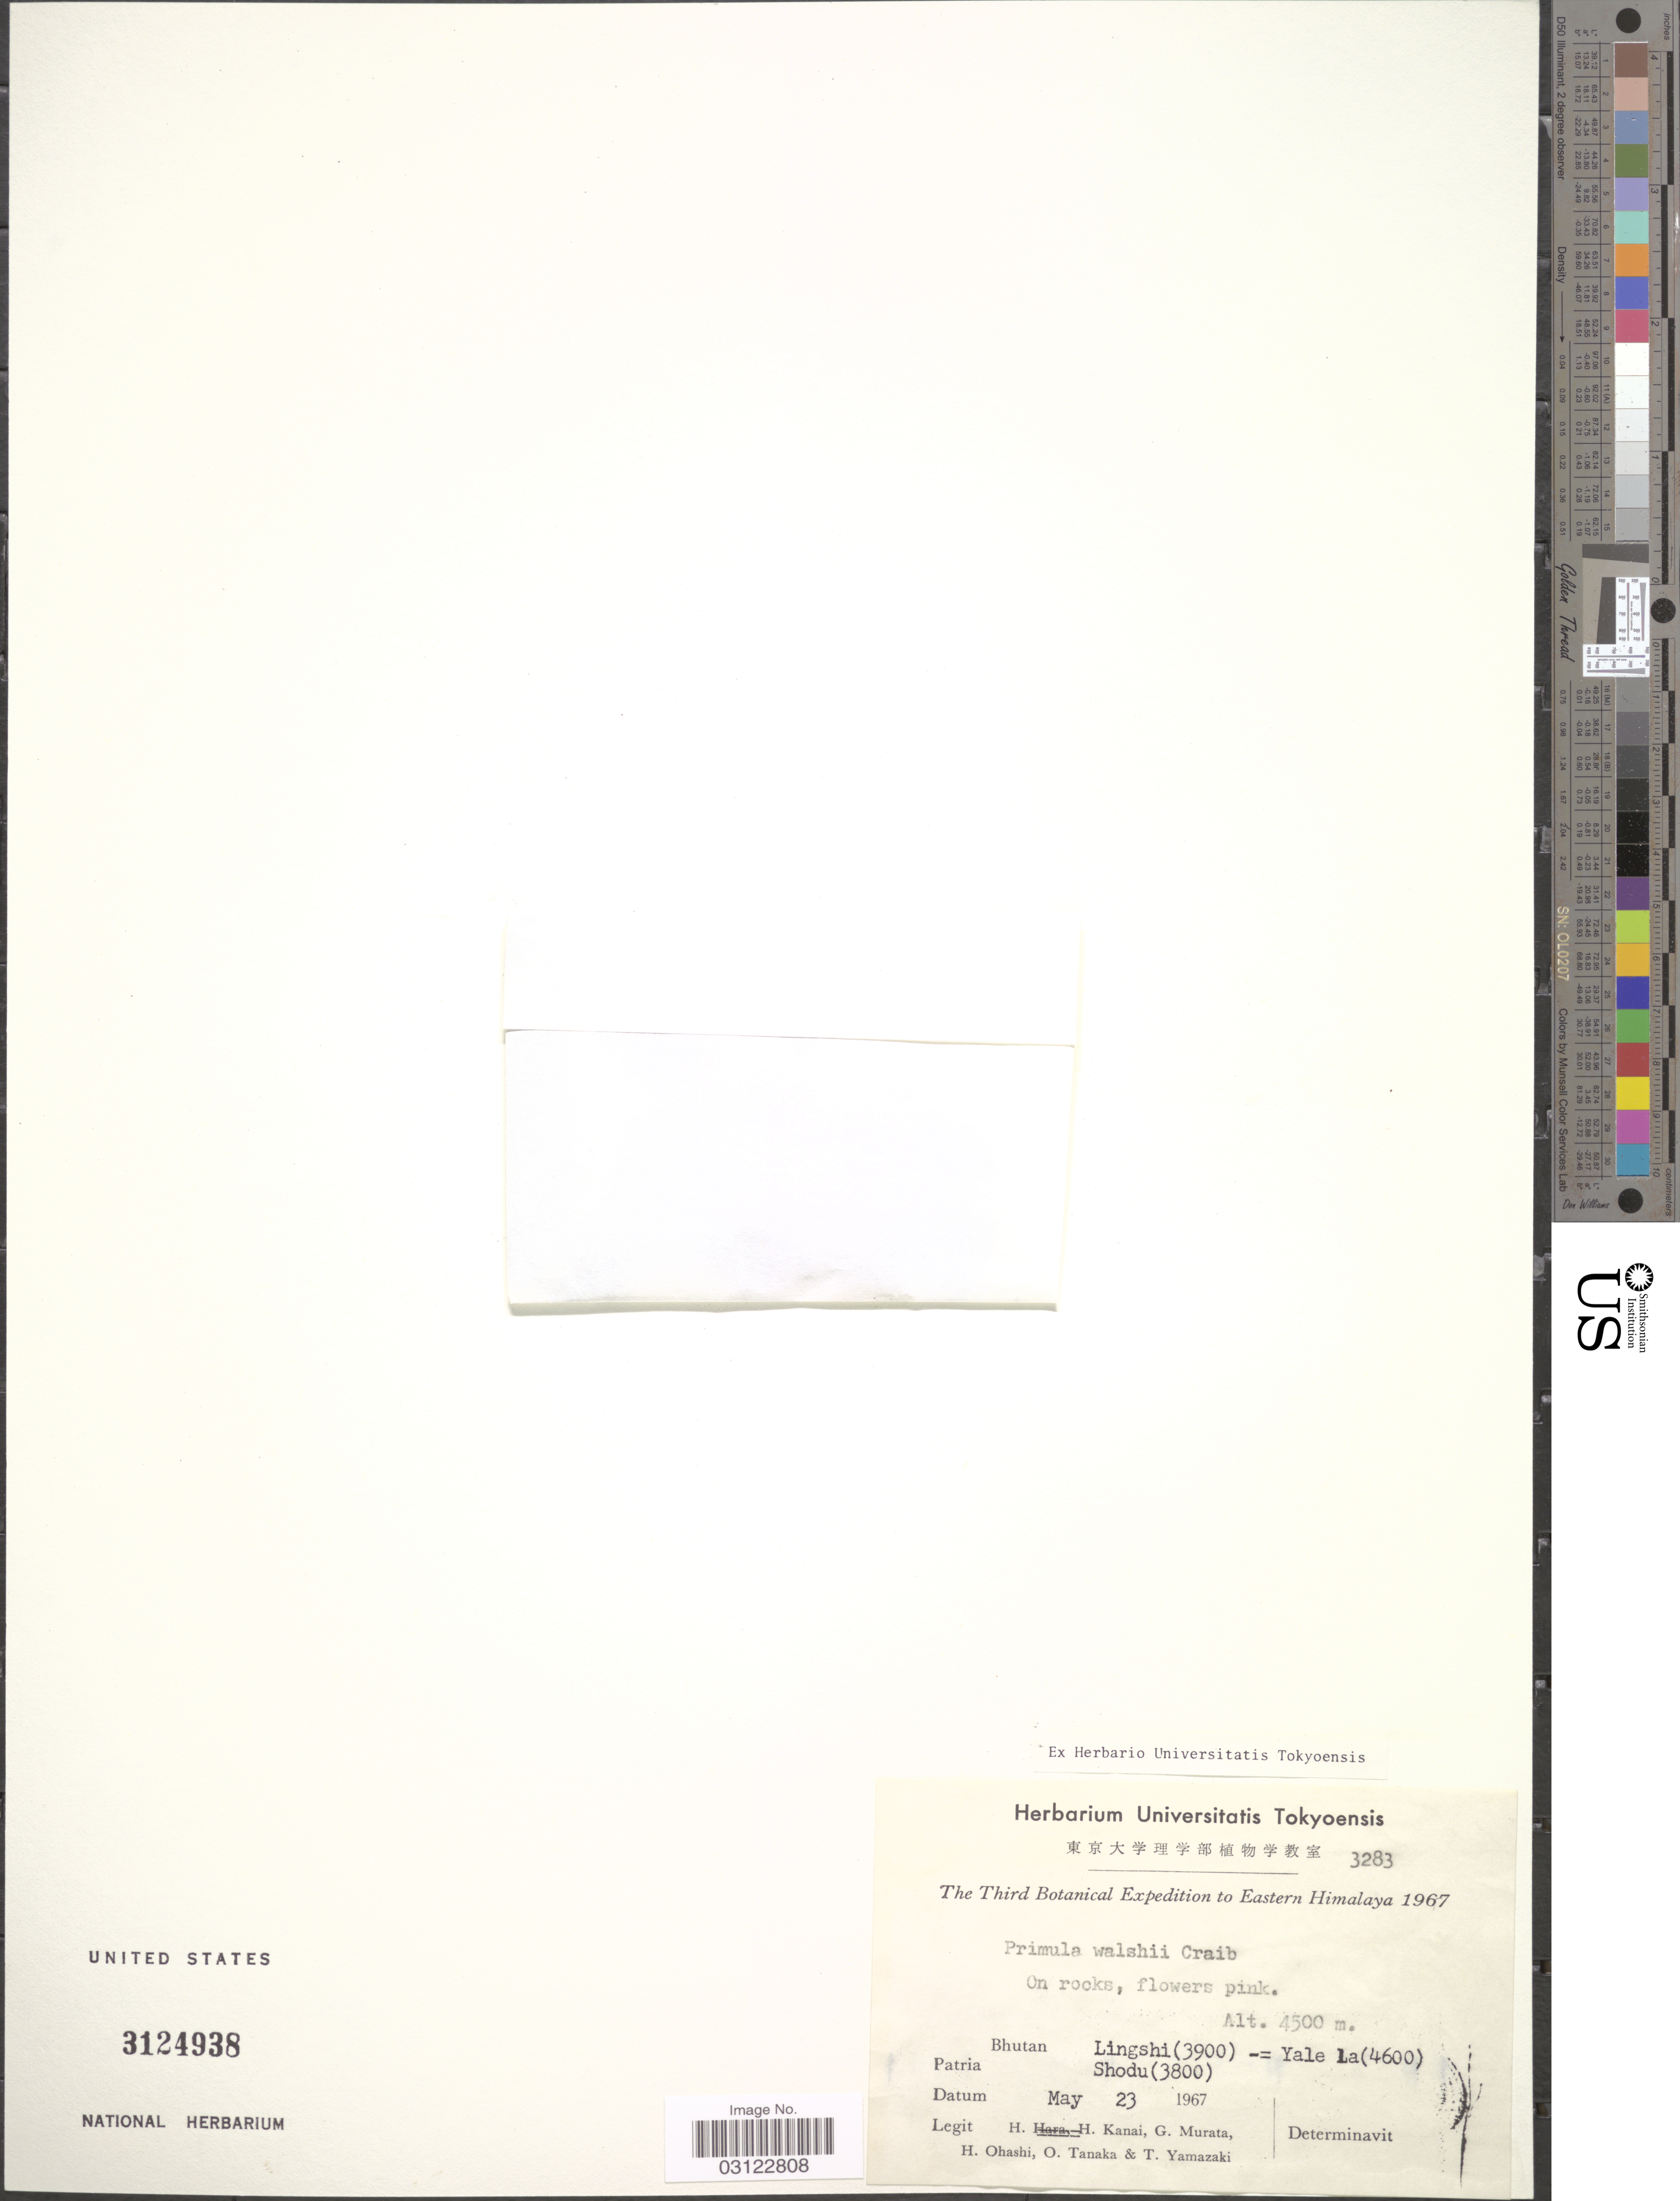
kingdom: Plantae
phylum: Tracheophyta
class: Magnoliopsida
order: Ericales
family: Primulaceae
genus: Primula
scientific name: Primula walshii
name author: Craib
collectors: H. Kanai, G. Murata, H. Ohashi, O. Tanaka & T. Yamazaki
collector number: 3283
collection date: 1967-05-23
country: Bhutan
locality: Eastern Himalaya. Bhutan, Lingshi (3900) - = Yale La (4600), Shodu (3800).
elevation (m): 4500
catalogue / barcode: US 3124938